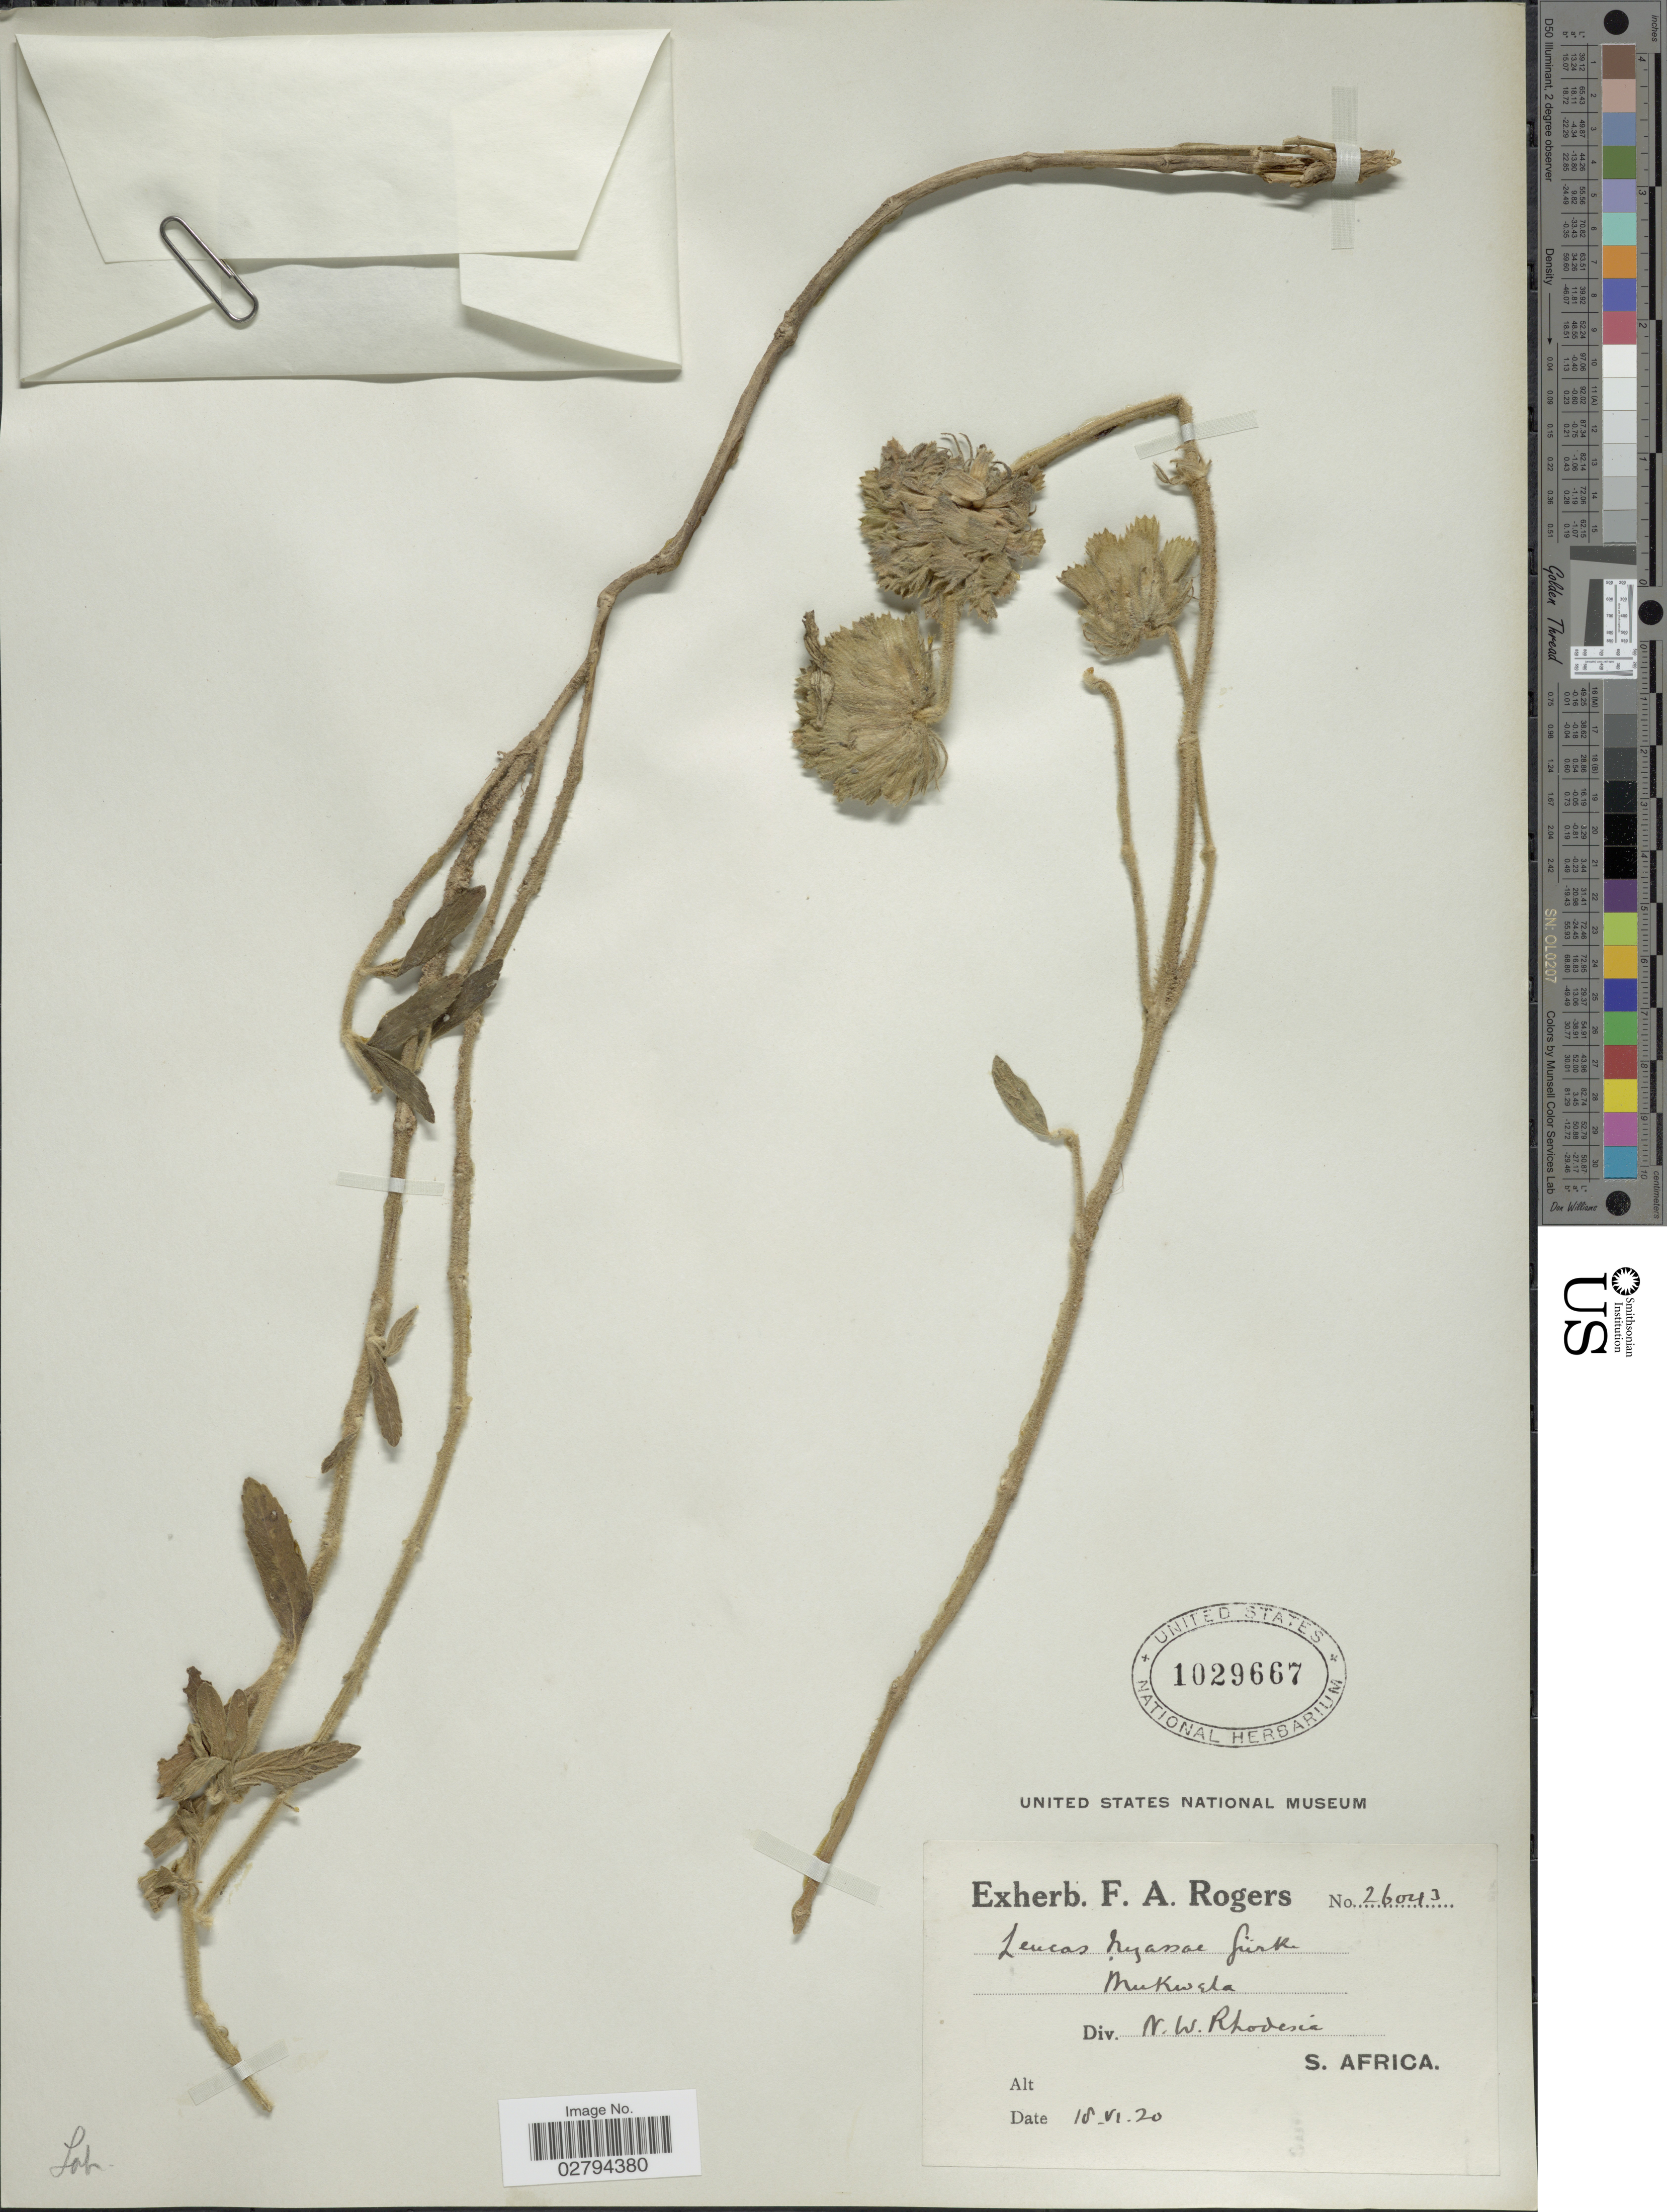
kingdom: Plantae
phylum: Tracheophyta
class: Magnoliopsida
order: Lamiales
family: Lamiaceae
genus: Leucas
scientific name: Leucas nyassae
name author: Gürke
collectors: ex herb. F. A. Rogers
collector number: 26043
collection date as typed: Transcribed d/m/y: 18/6/20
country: Zimbabwe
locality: Mukwala. Div. N.W. Rhodesia. S. Africa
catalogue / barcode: US 1029667